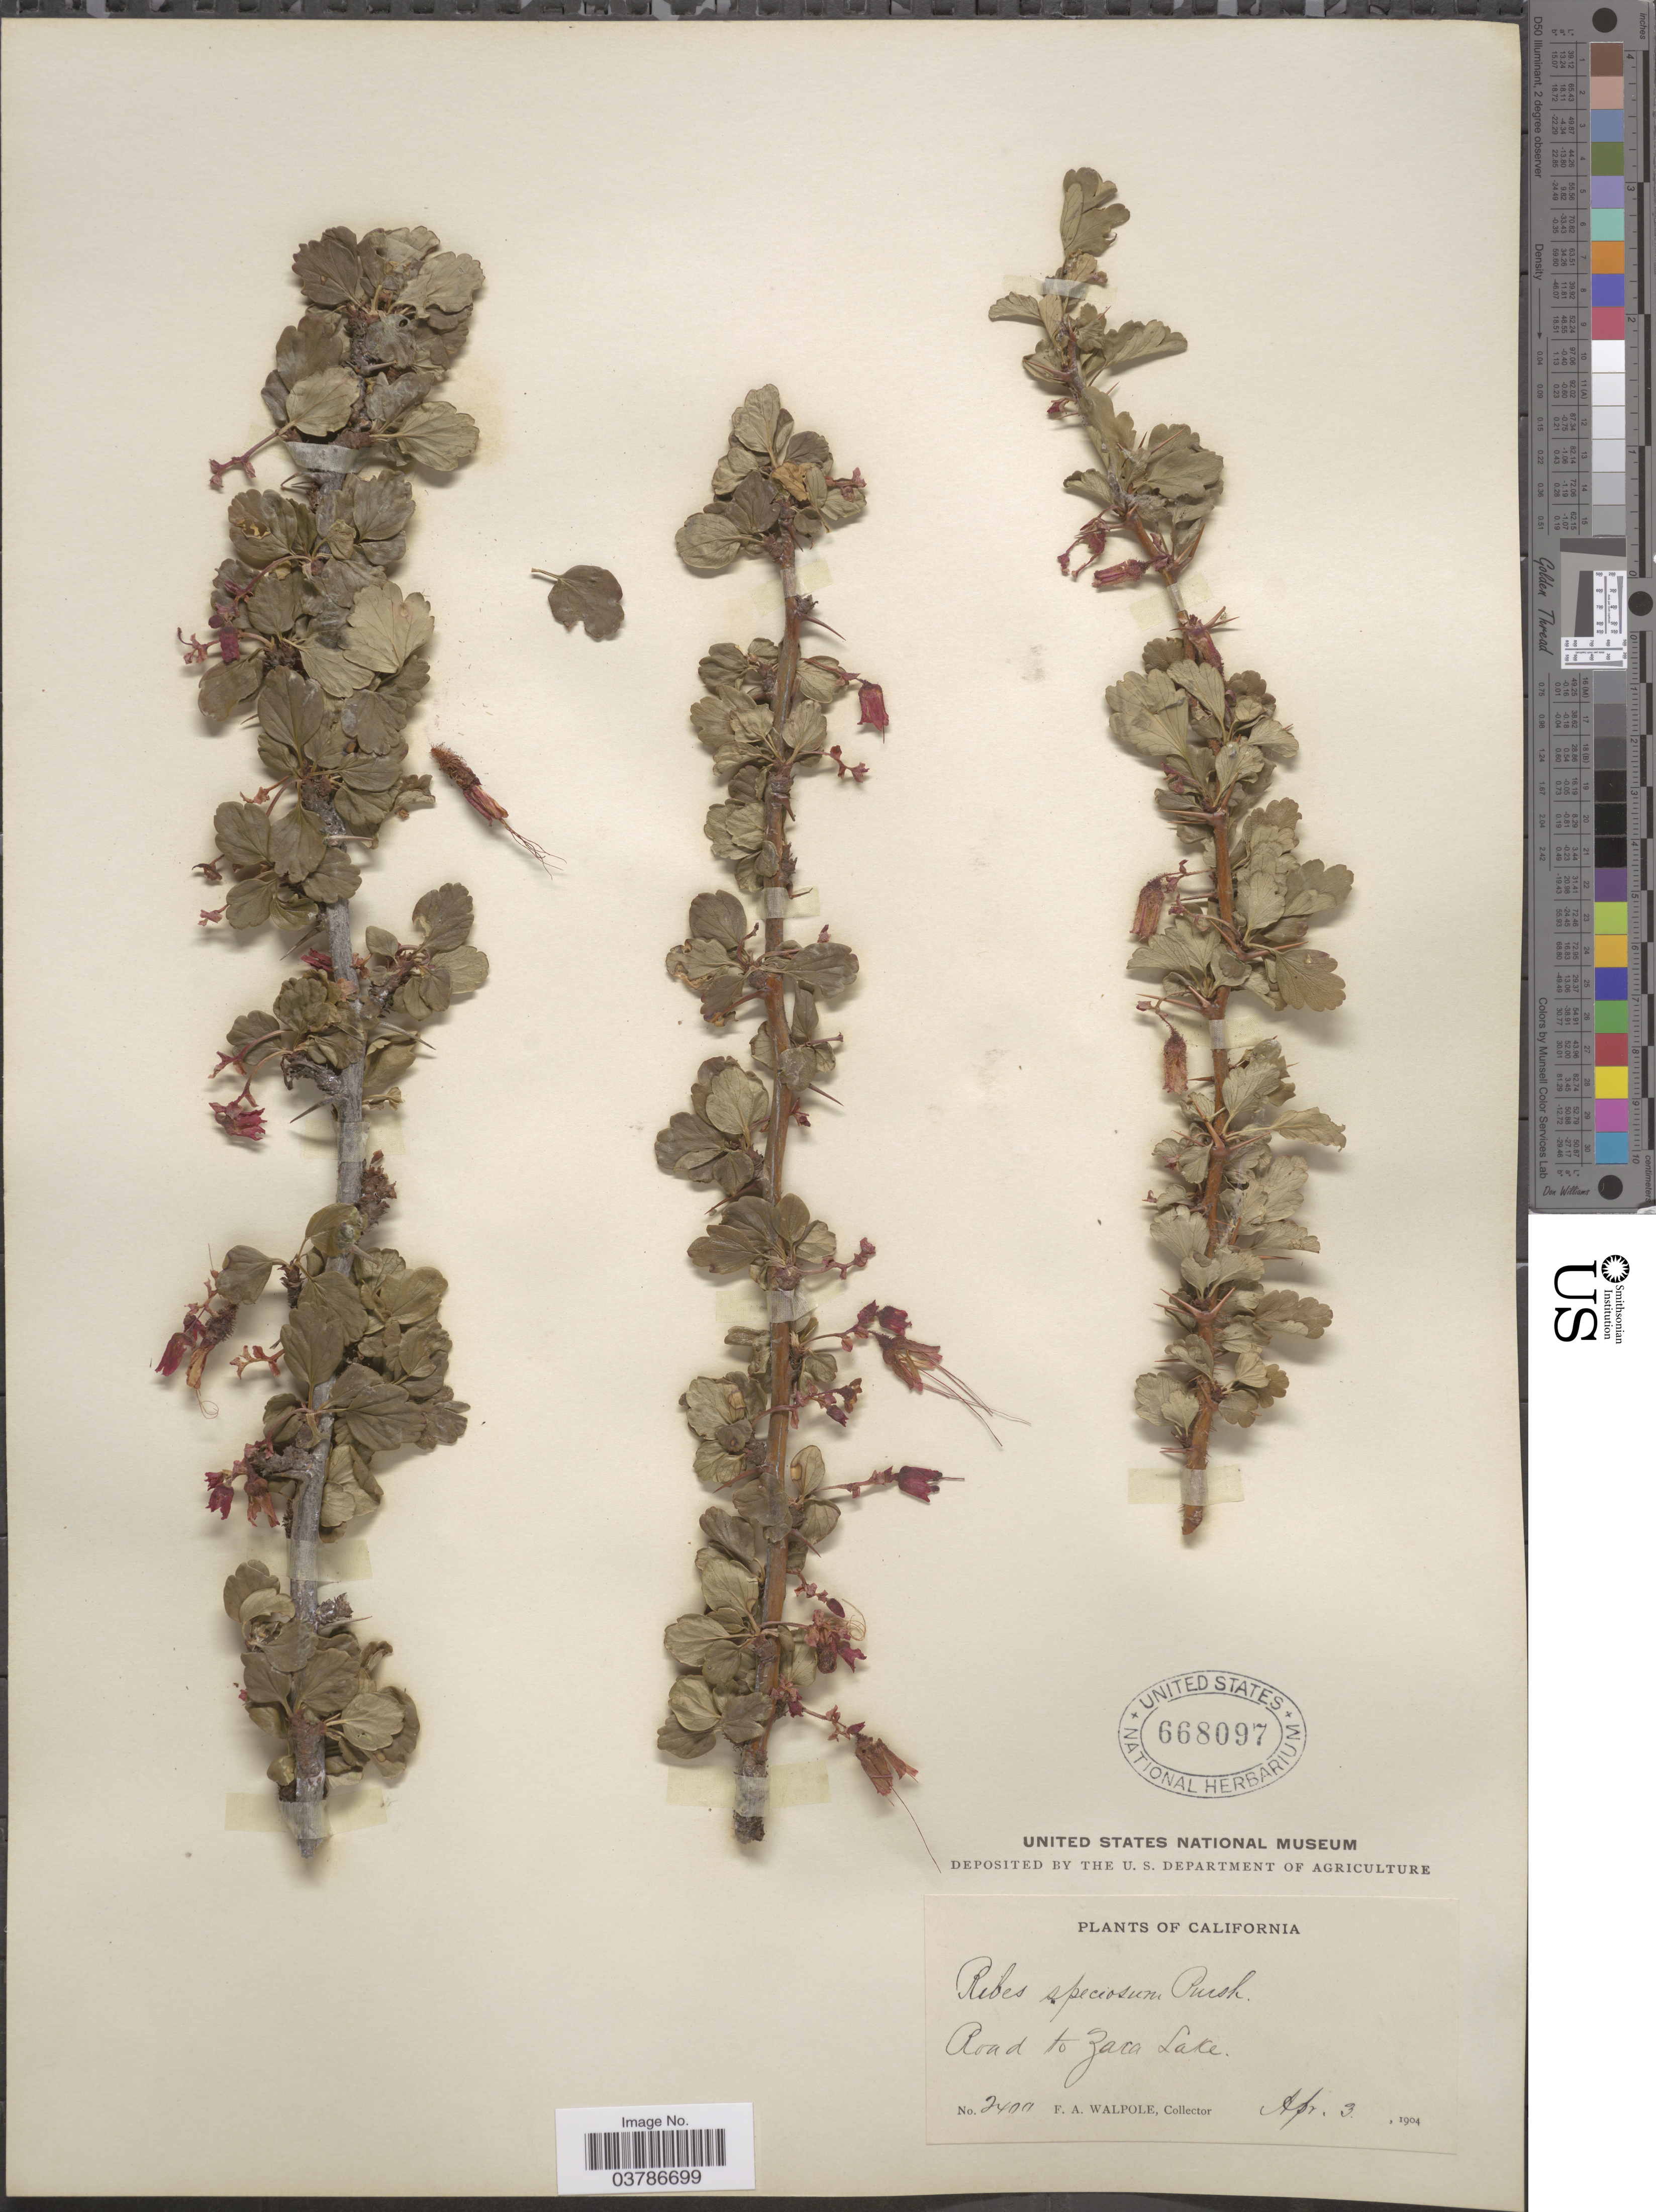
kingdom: Plantae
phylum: Tracheophyta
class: Magnoliopsida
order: Saxifragales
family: Grossulariaceae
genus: Ribes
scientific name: Ribes speciosum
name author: Pursh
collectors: F. Walpole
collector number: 2400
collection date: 1904-04-03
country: United States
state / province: California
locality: Road to Zaca Lake.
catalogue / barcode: US 668097